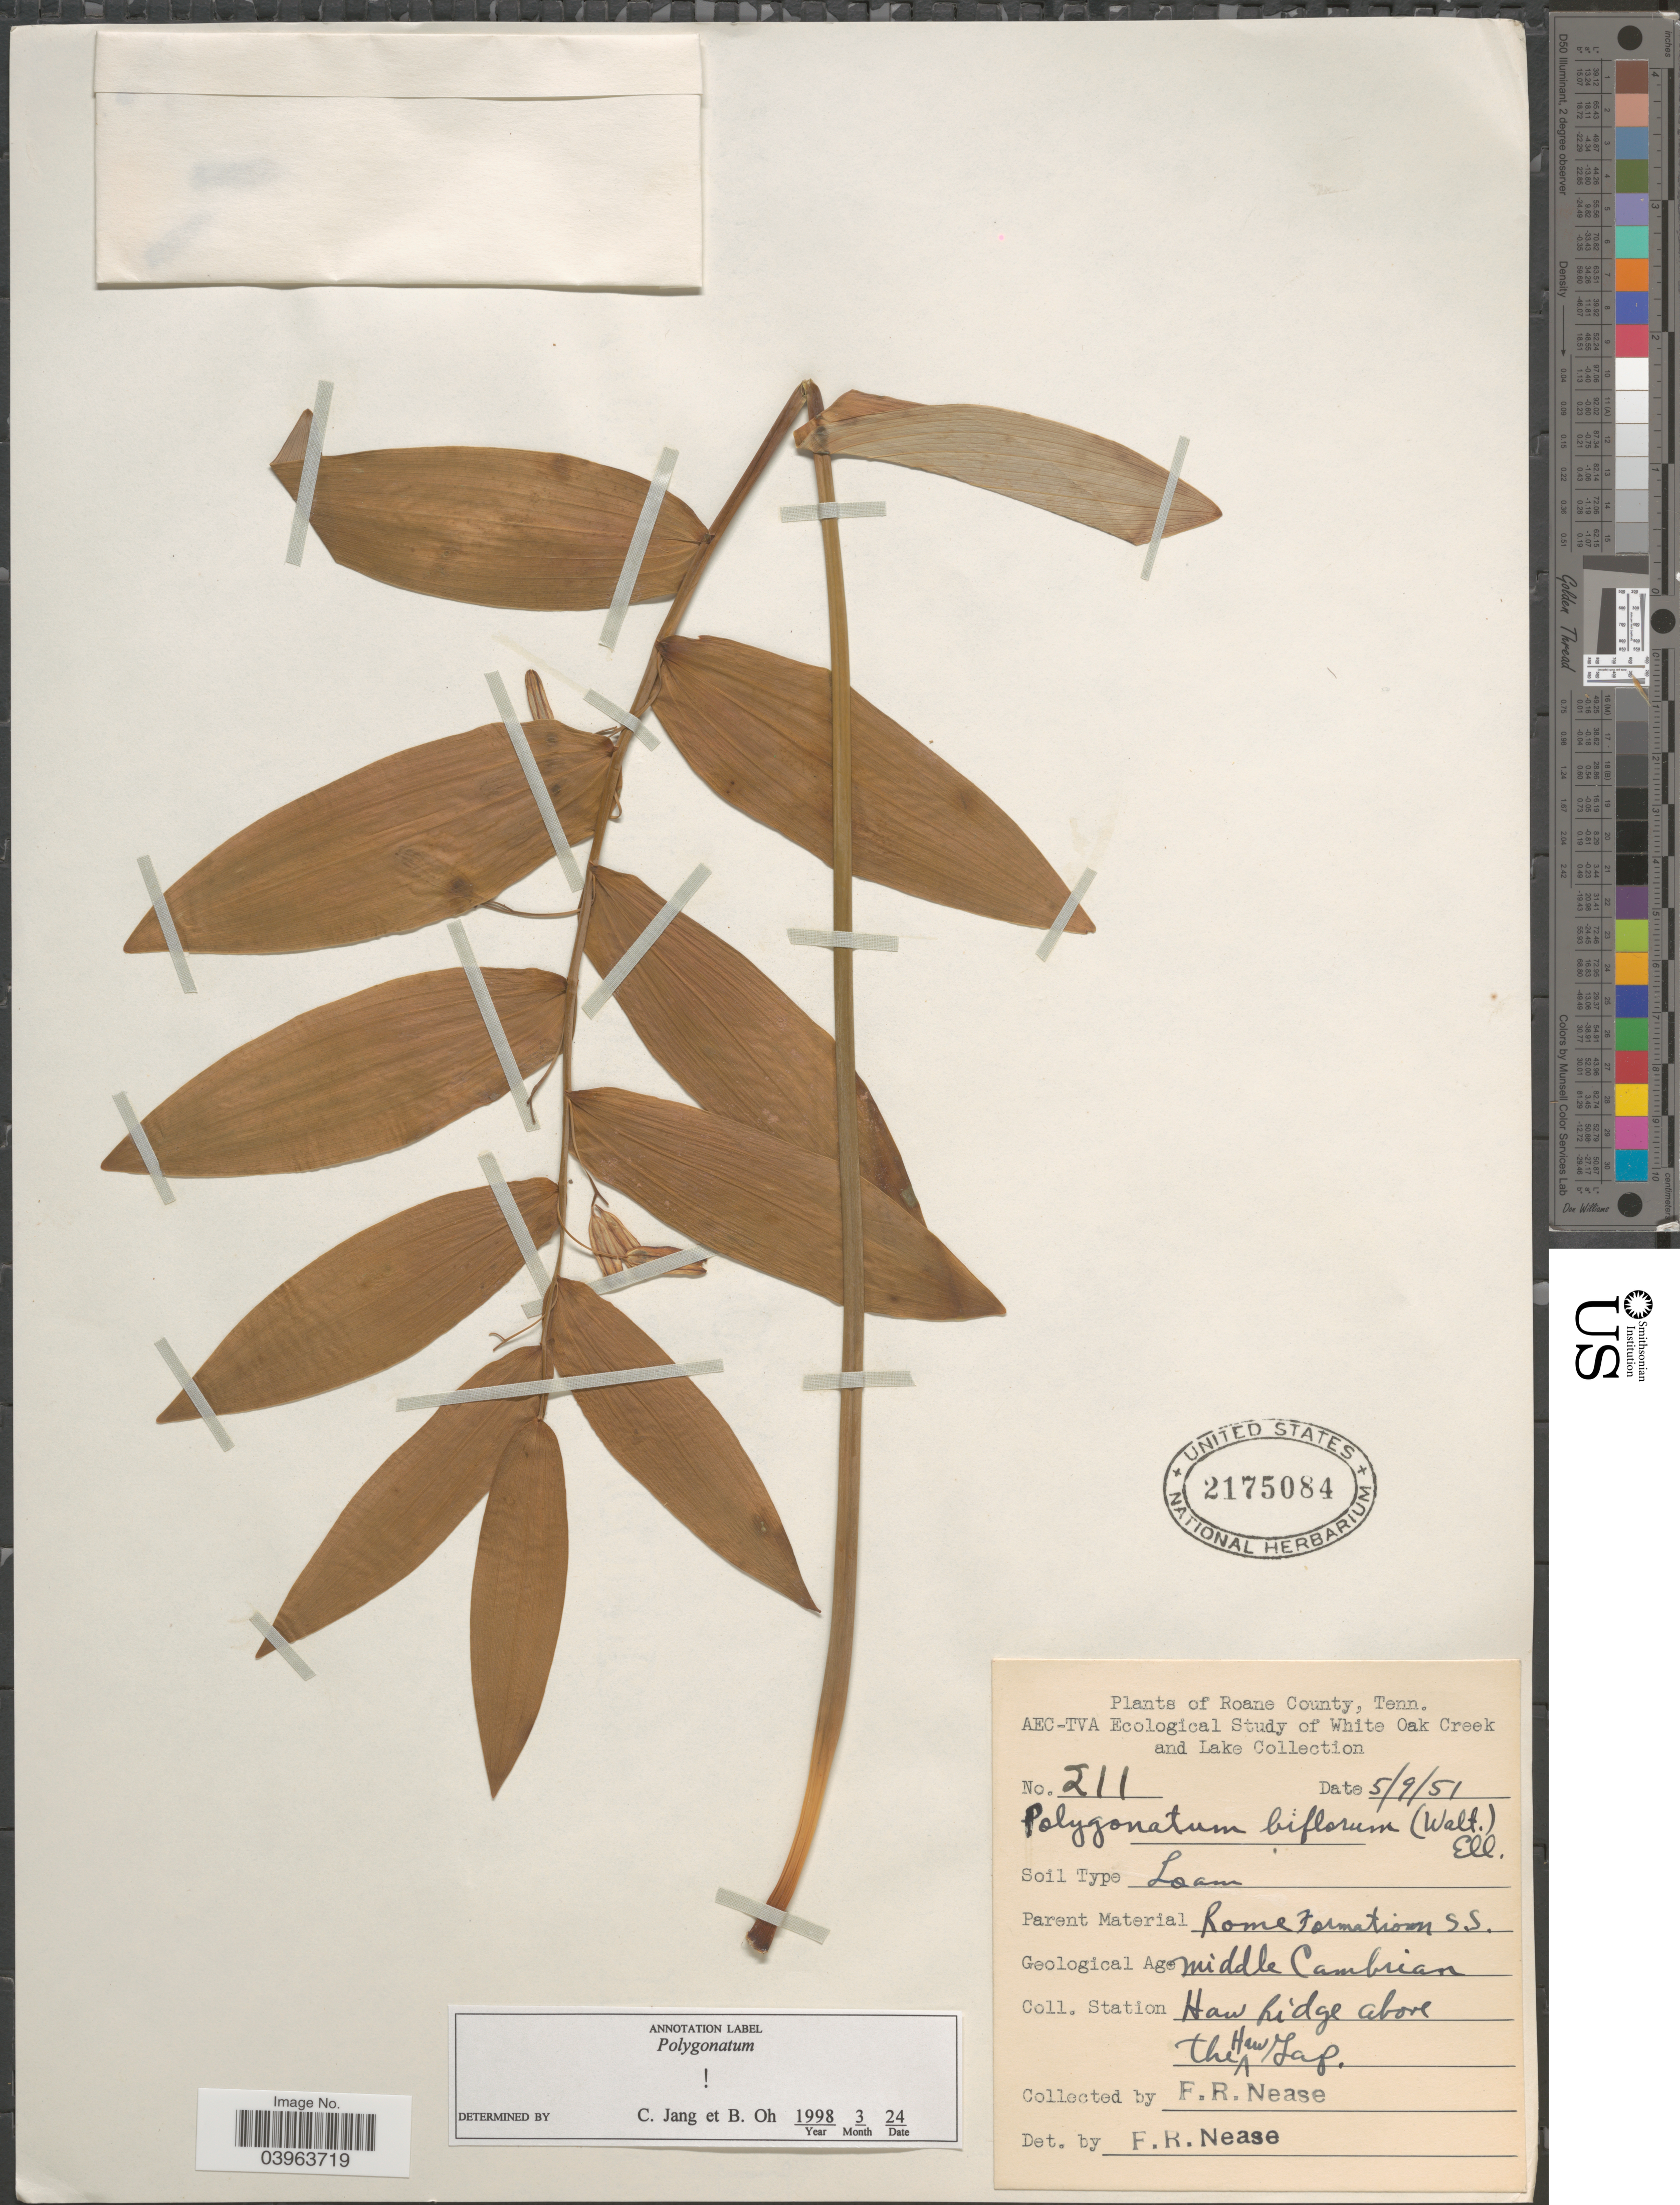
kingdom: Plantae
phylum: Tracheophyta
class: Liliopsida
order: Asparagales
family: Asparagaceae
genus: Polygonatum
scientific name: Polygonatum biflorum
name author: (Walter) Elliott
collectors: F. Nease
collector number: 211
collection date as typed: Transcribed d/m/y: 9/5/51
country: United States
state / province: Tennessee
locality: Roane County. Rome Formation S.S. Middle Cambrian. Haw Ridge above the Haw Gap.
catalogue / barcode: US 2175084